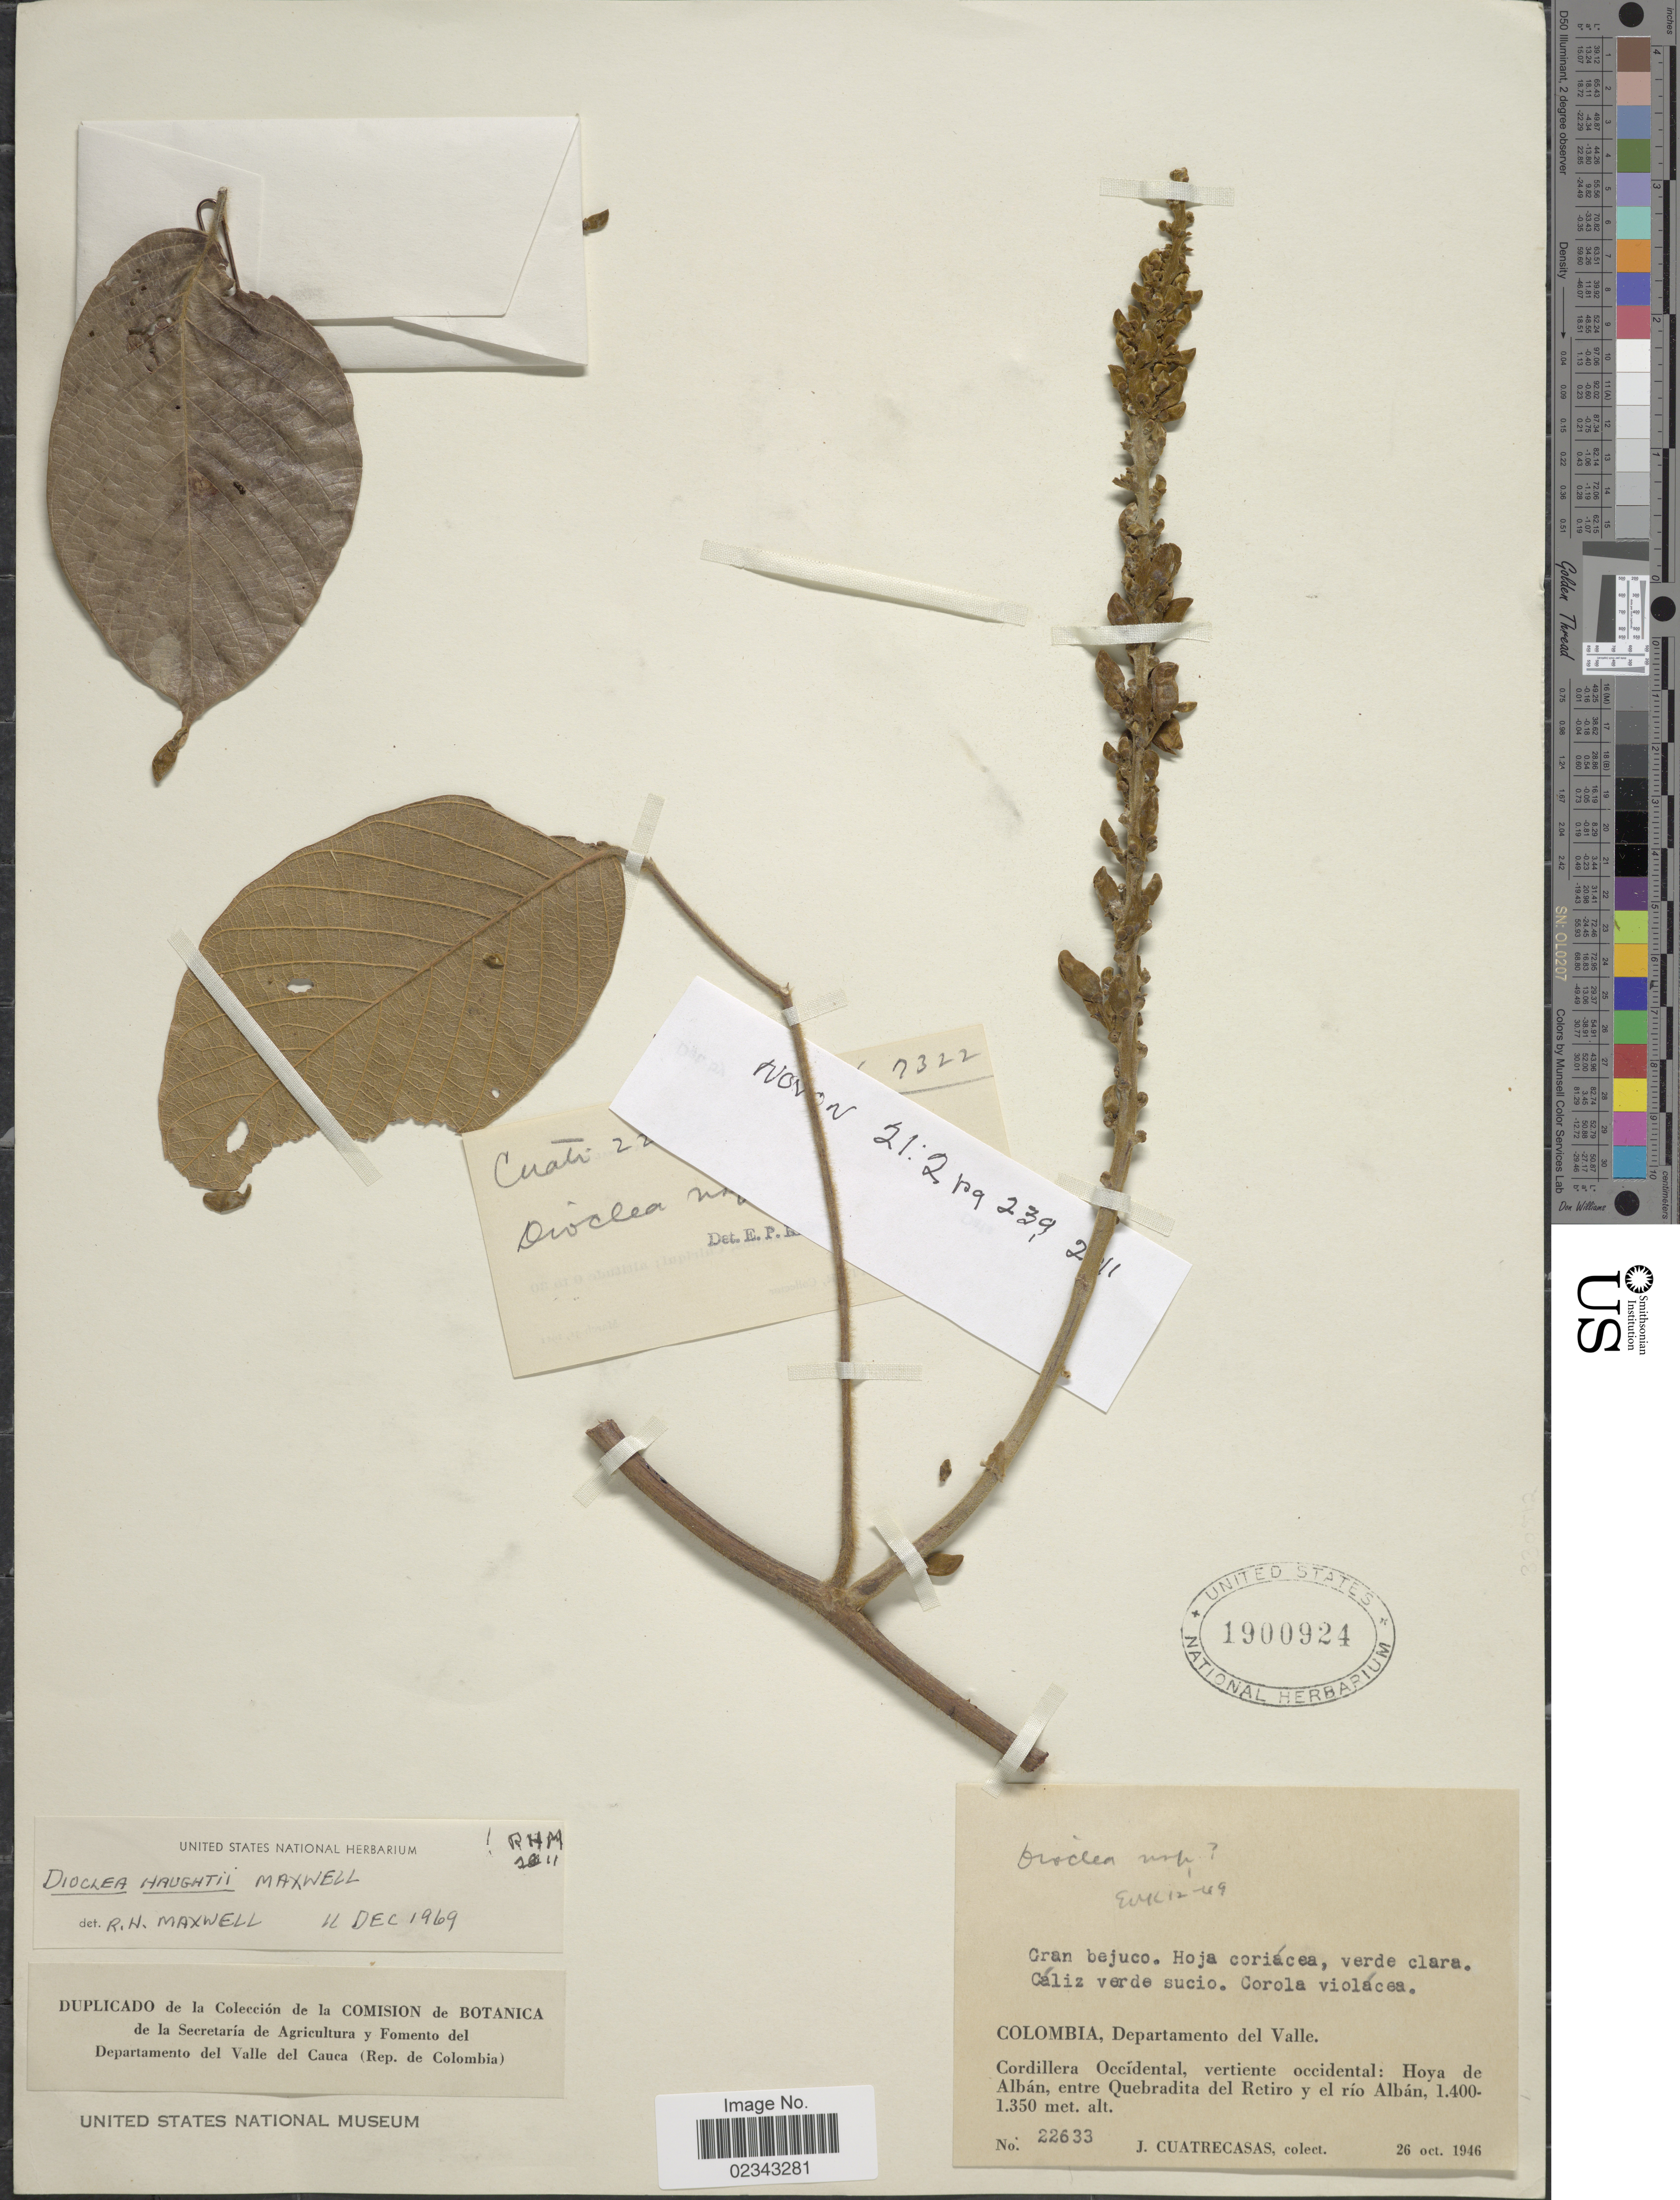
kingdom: Plantae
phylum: Tracheophyta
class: Magnoliopsida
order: Fabales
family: Fabaceae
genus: Macropsychanthus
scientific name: Macropsychanthus haughtii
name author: (R.H. Maxwell) L.P. Queiroz & Snak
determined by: Strong, Mark T., (BOT), Smithsonian Institution - National Museum of Natural History (UNITED STATES)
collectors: J. Cuatrecasas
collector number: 22633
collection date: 1946-10-26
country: Colombia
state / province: Valle del Cauca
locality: Gran bejuco, Departamento del Valle, Cordillera Occidental, vertiente occidental: Hoya de Albán, entre Quebrada del Retiro y el río Albán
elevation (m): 1350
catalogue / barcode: US 1900924